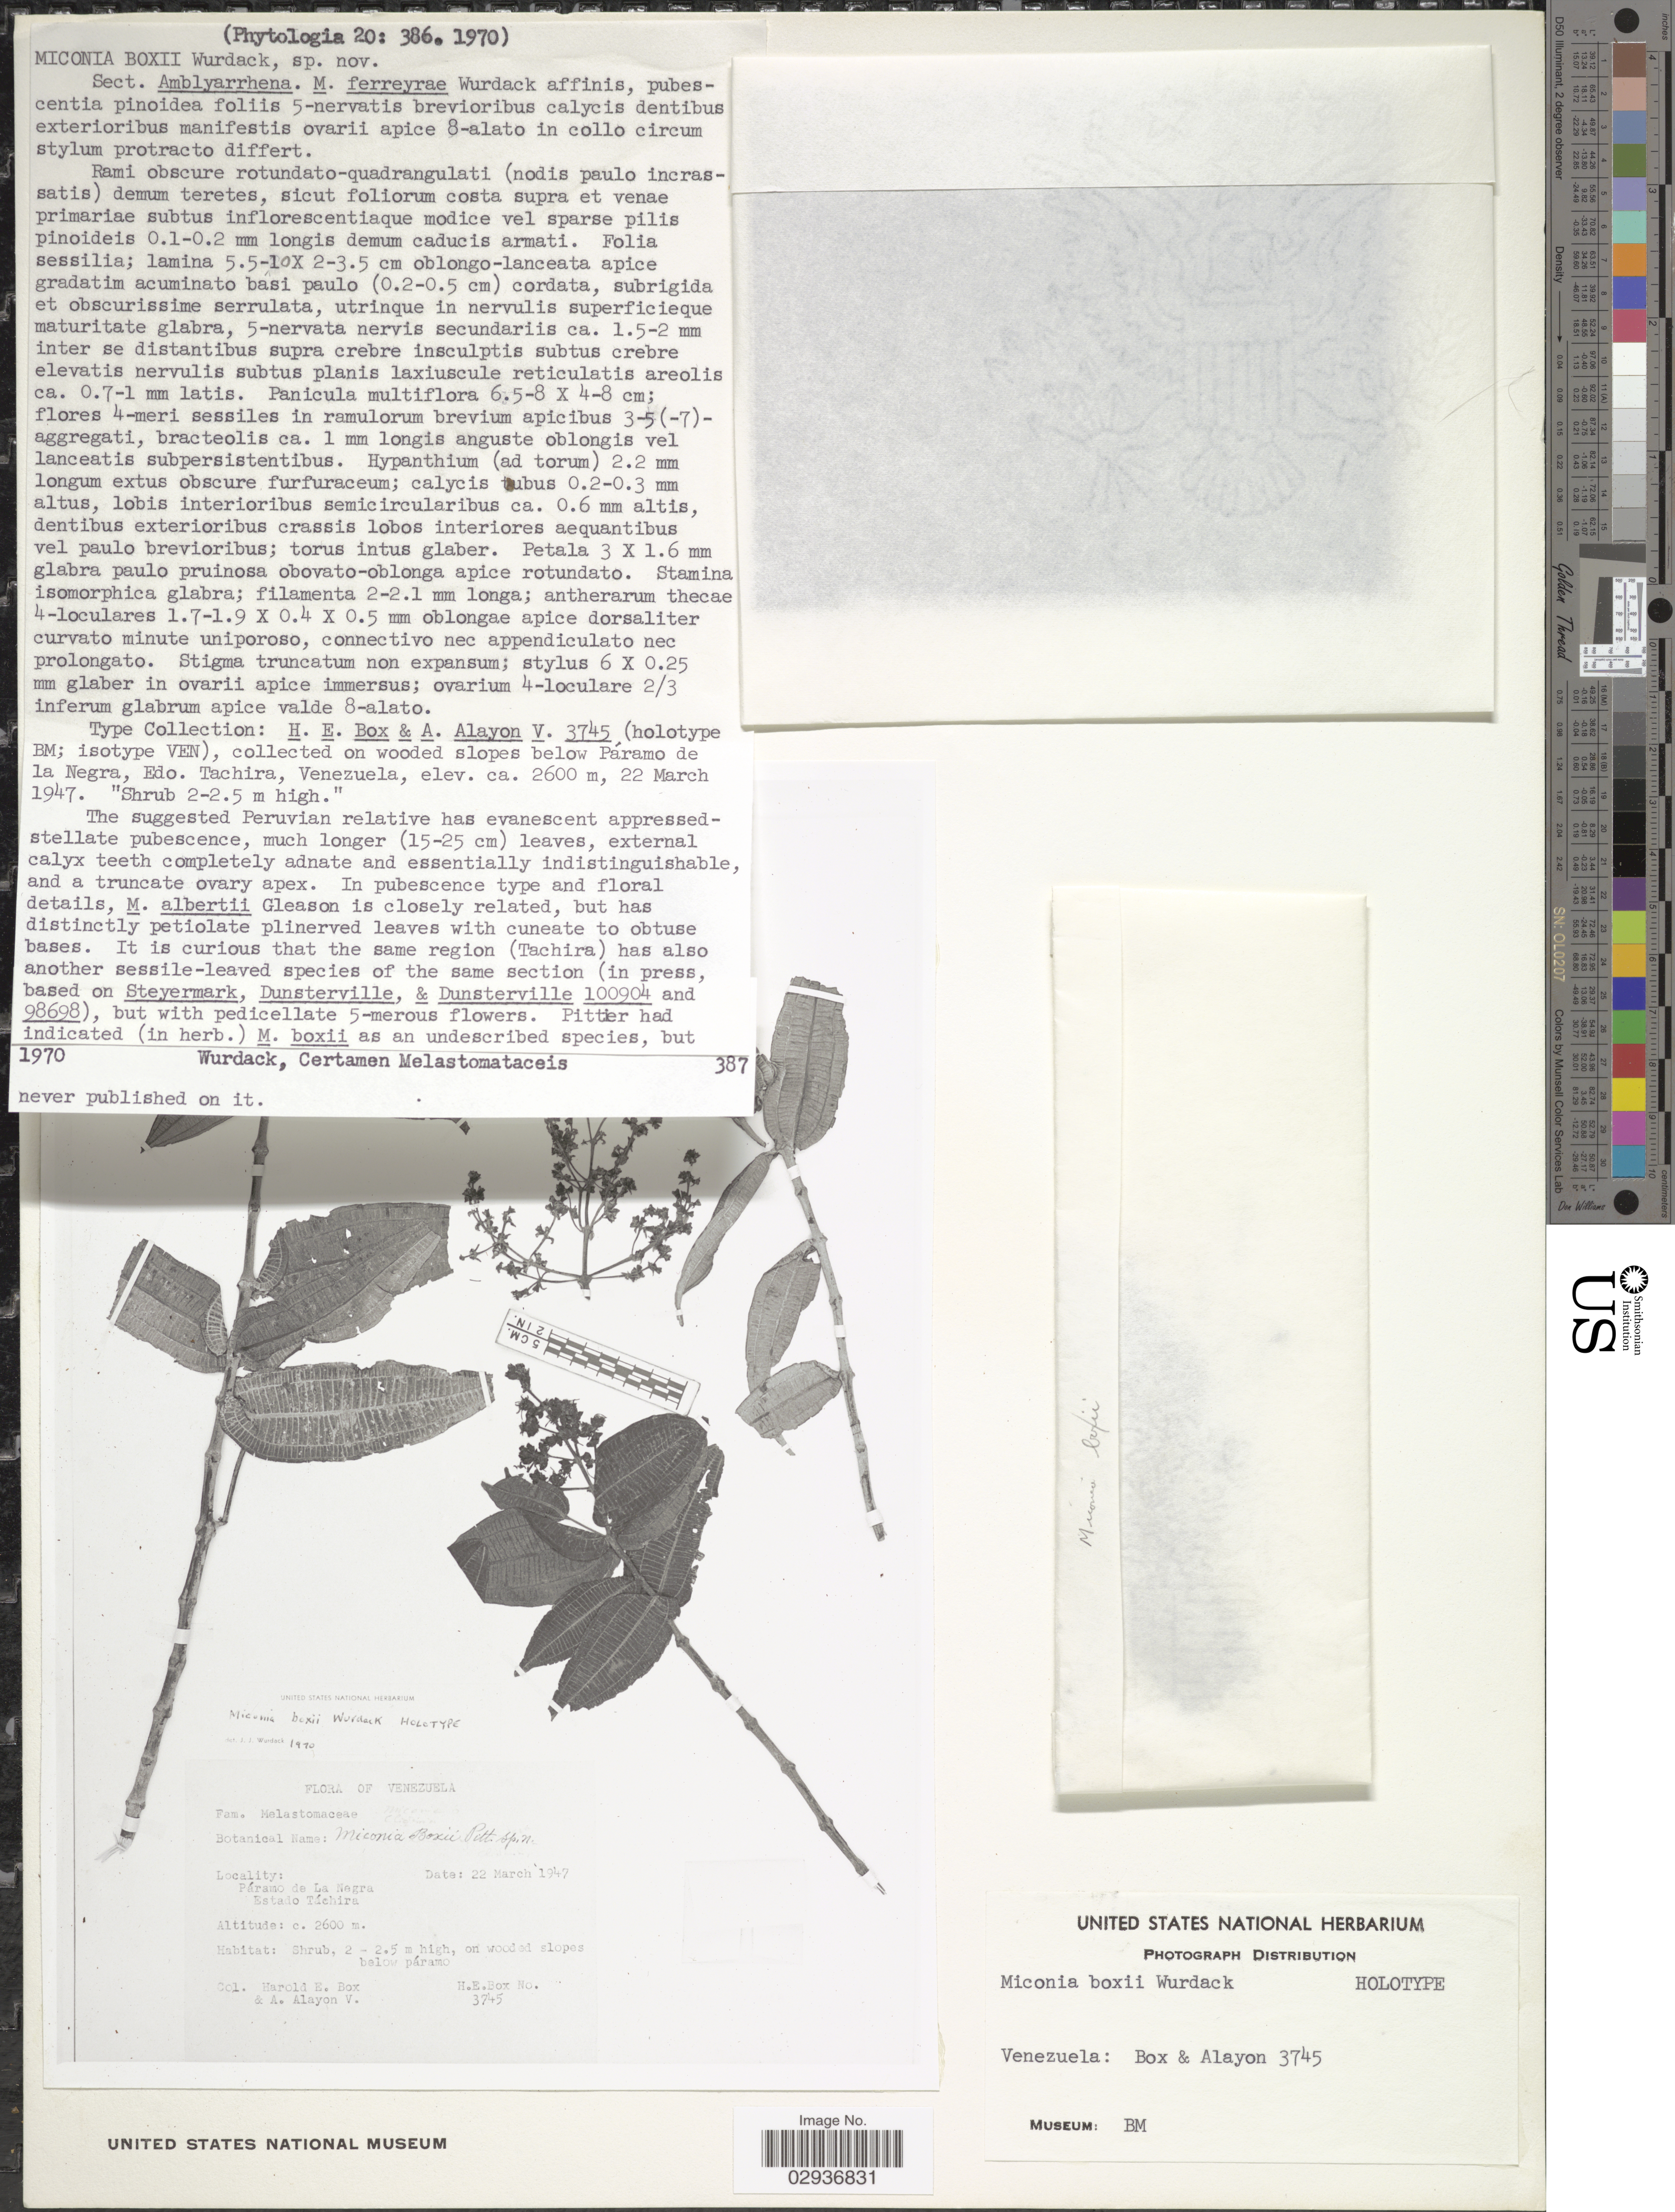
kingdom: Plantae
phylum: Tracheophyta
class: Magnoliopsida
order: Myrtales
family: Melastomataceae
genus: Miconia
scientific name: Miconia boxii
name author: Wurdack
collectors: H. E. Box & A. Alayon V.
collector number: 3745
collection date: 1947-03-22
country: Venezuela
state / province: Tachira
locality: Páramo de La Negra.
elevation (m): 2600